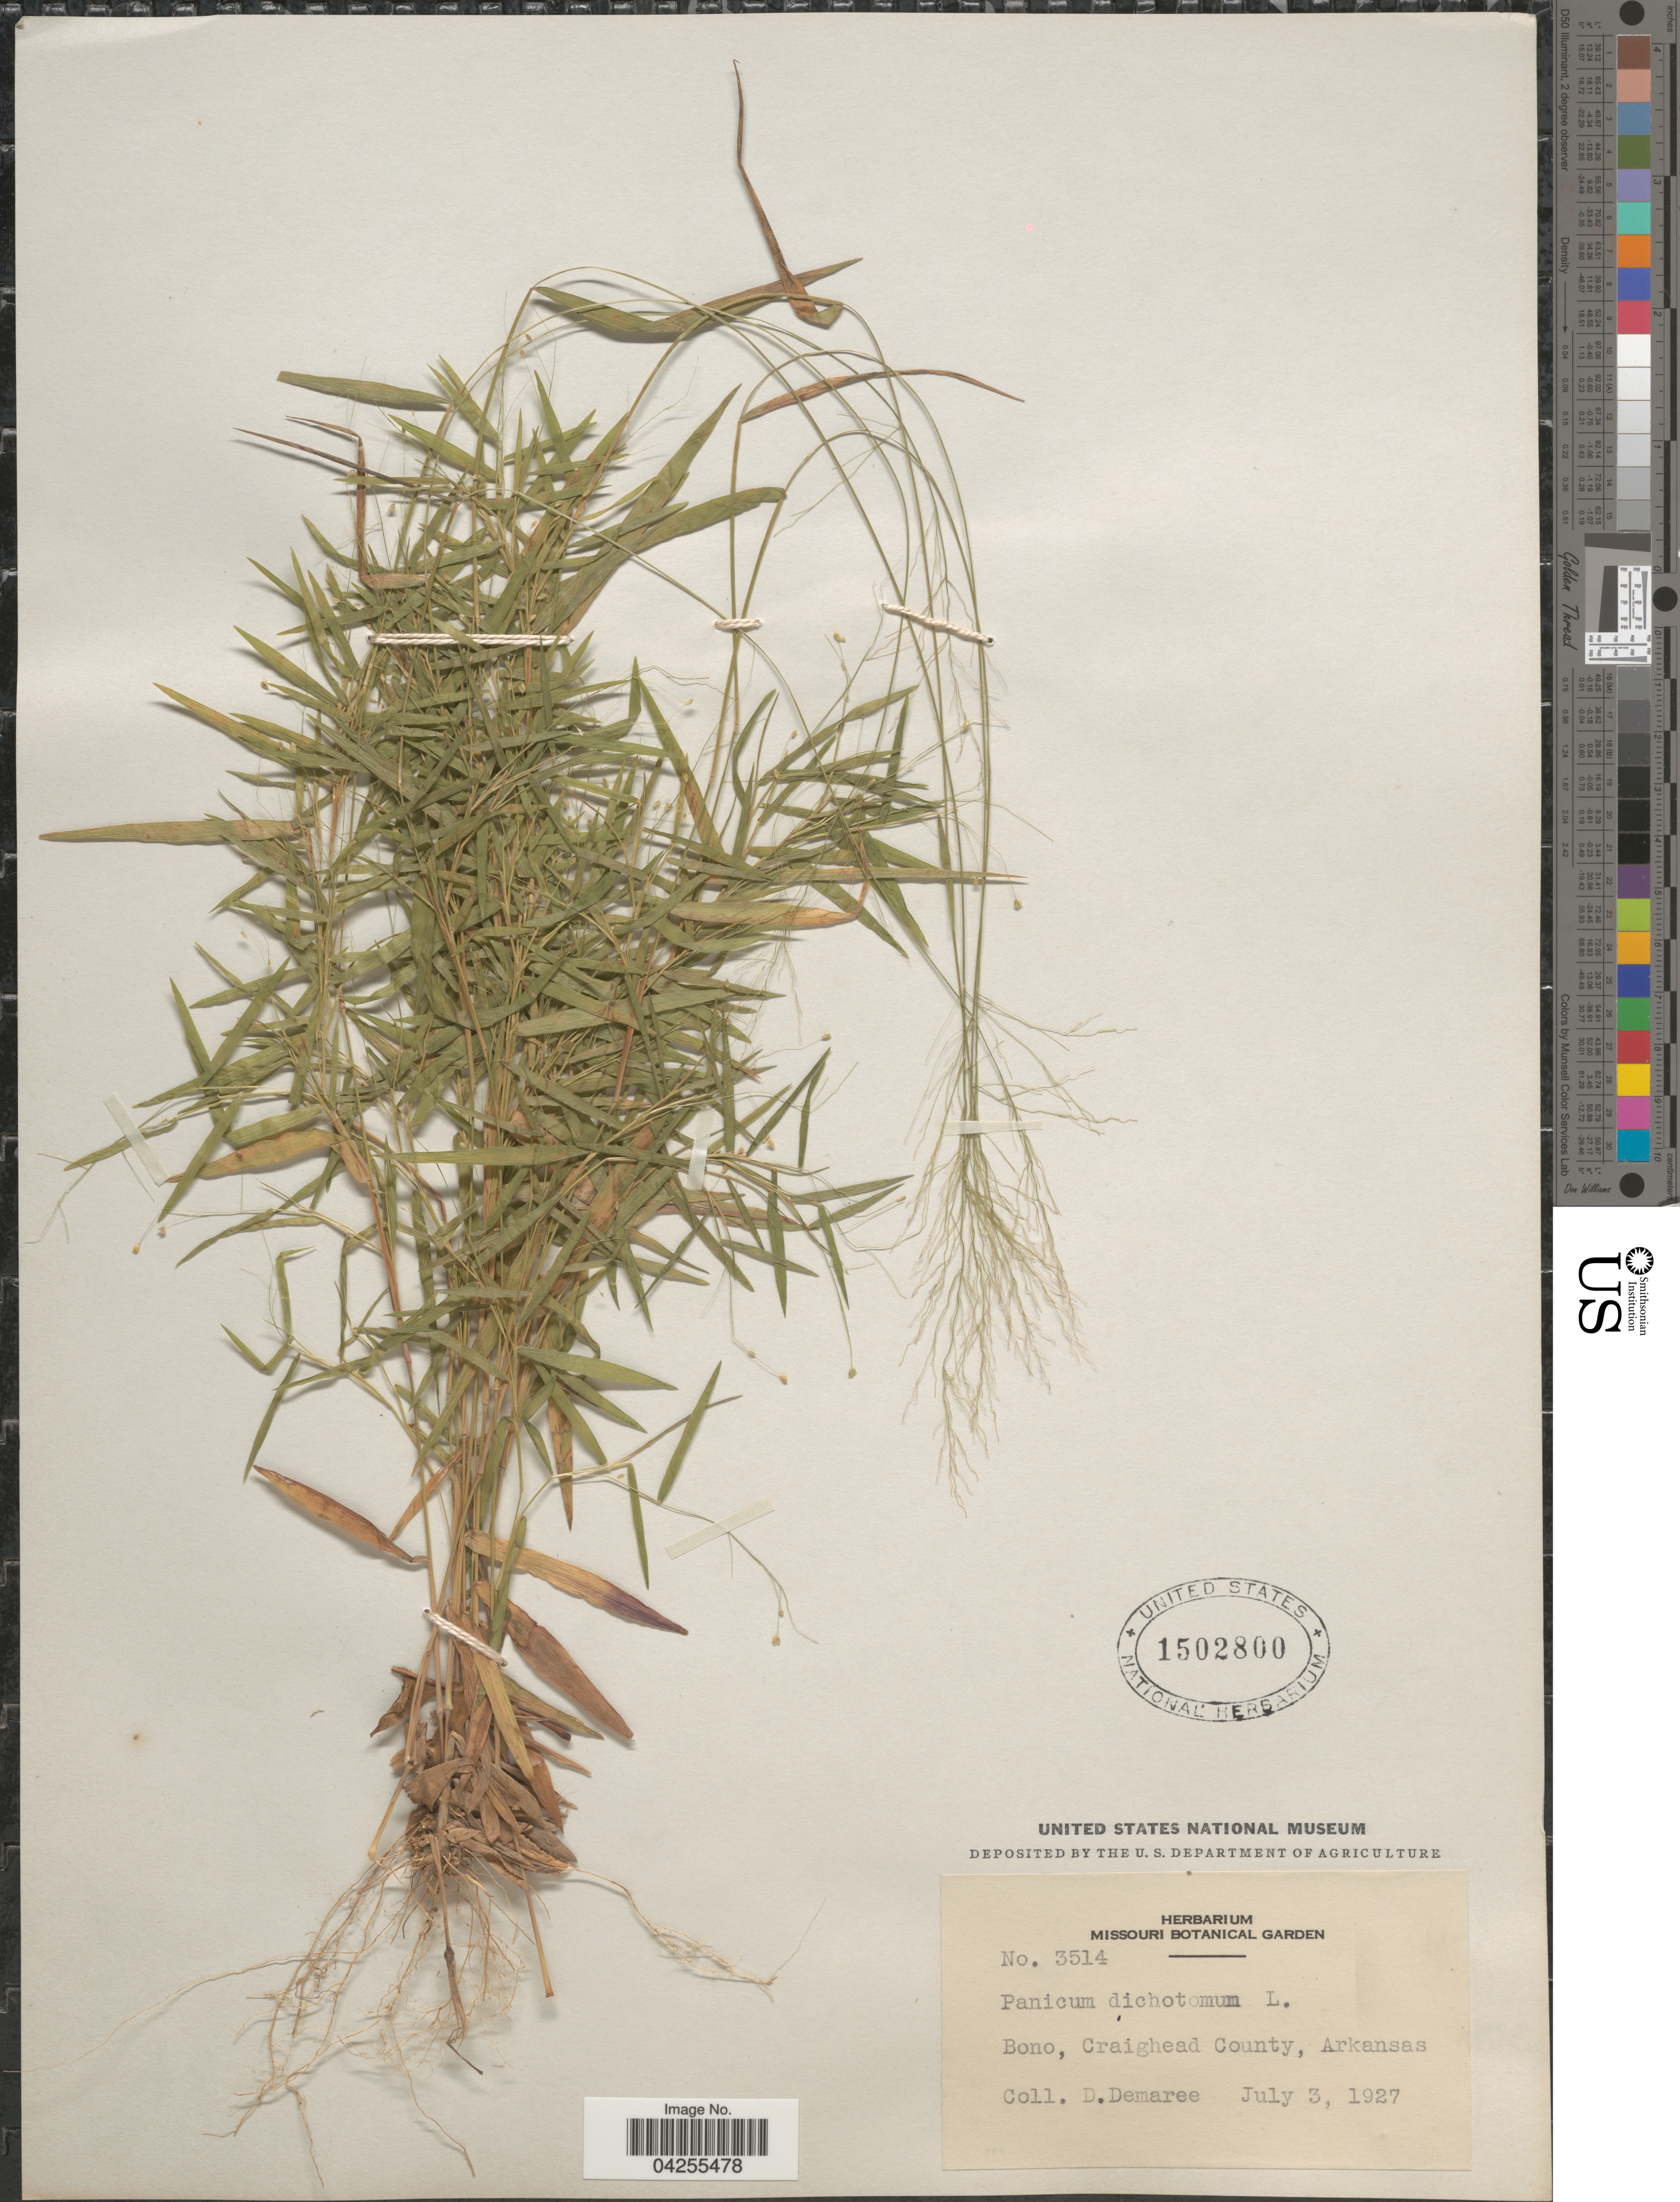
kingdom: Plantae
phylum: Tracheophyta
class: Liliopsida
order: Poales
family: Poaceae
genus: Dichanthelium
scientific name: Dichanthelium dichotomum var. dichotomum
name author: (L.) Gould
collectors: D. Demaree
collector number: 3514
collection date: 1927-07-03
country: United States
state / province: Arkansas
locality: Bono, Craighead County.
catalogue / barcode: US 1502800